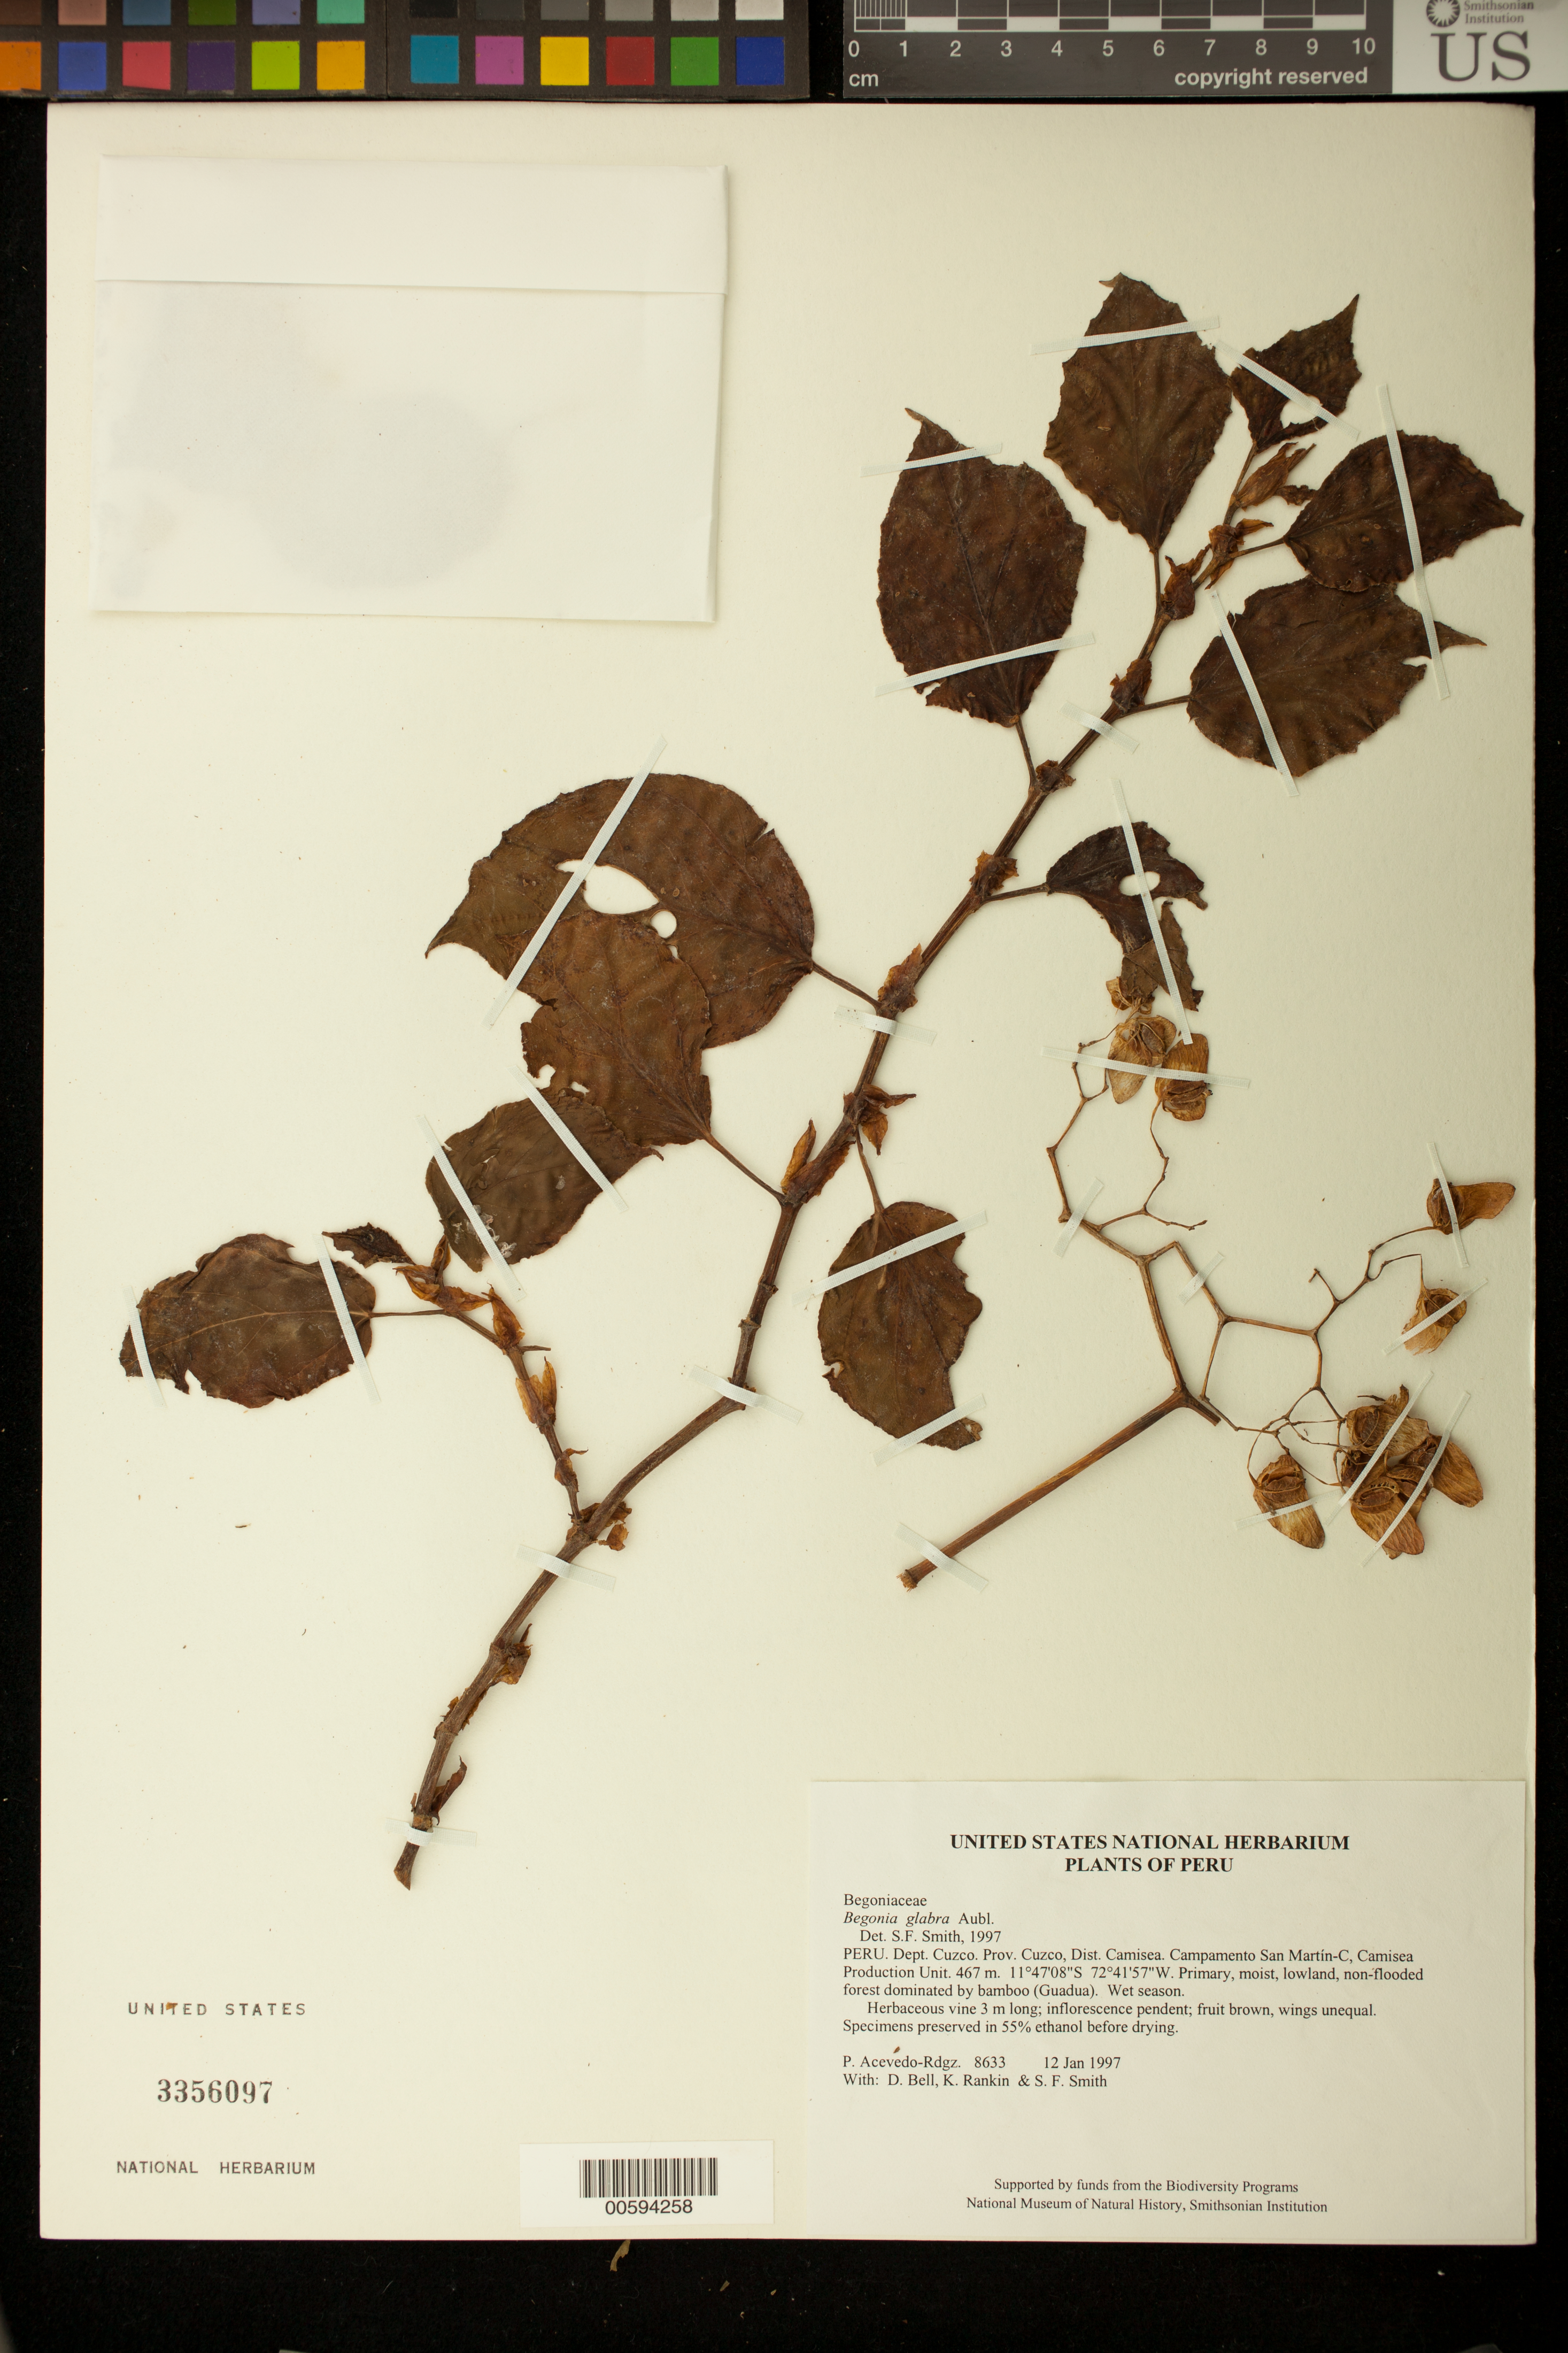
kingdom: Plantae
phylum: Tracheophyta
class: Magnoliopsida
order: Cucurbitales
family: Begoniaceae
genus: Begonia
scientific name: Begonia glabra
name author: Aubl.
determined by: Smith, Stephen F., (US), NMNH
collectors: P. Acevedo-Rodr., D. A. Bell, K. B. Rankin & S.F. Smith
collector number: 8633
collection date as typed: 12 Jan 1997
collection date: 1997-01-12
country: Peru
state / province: Cusco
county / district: Cusco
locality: Districto Camisea, Campamento San Martín-C, Camisea Production Unit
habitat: Primary, moist, lowland, non-flooded forest dominated by bamboo (Guadua). Wet season.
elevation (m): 467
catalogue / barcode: US 3356097